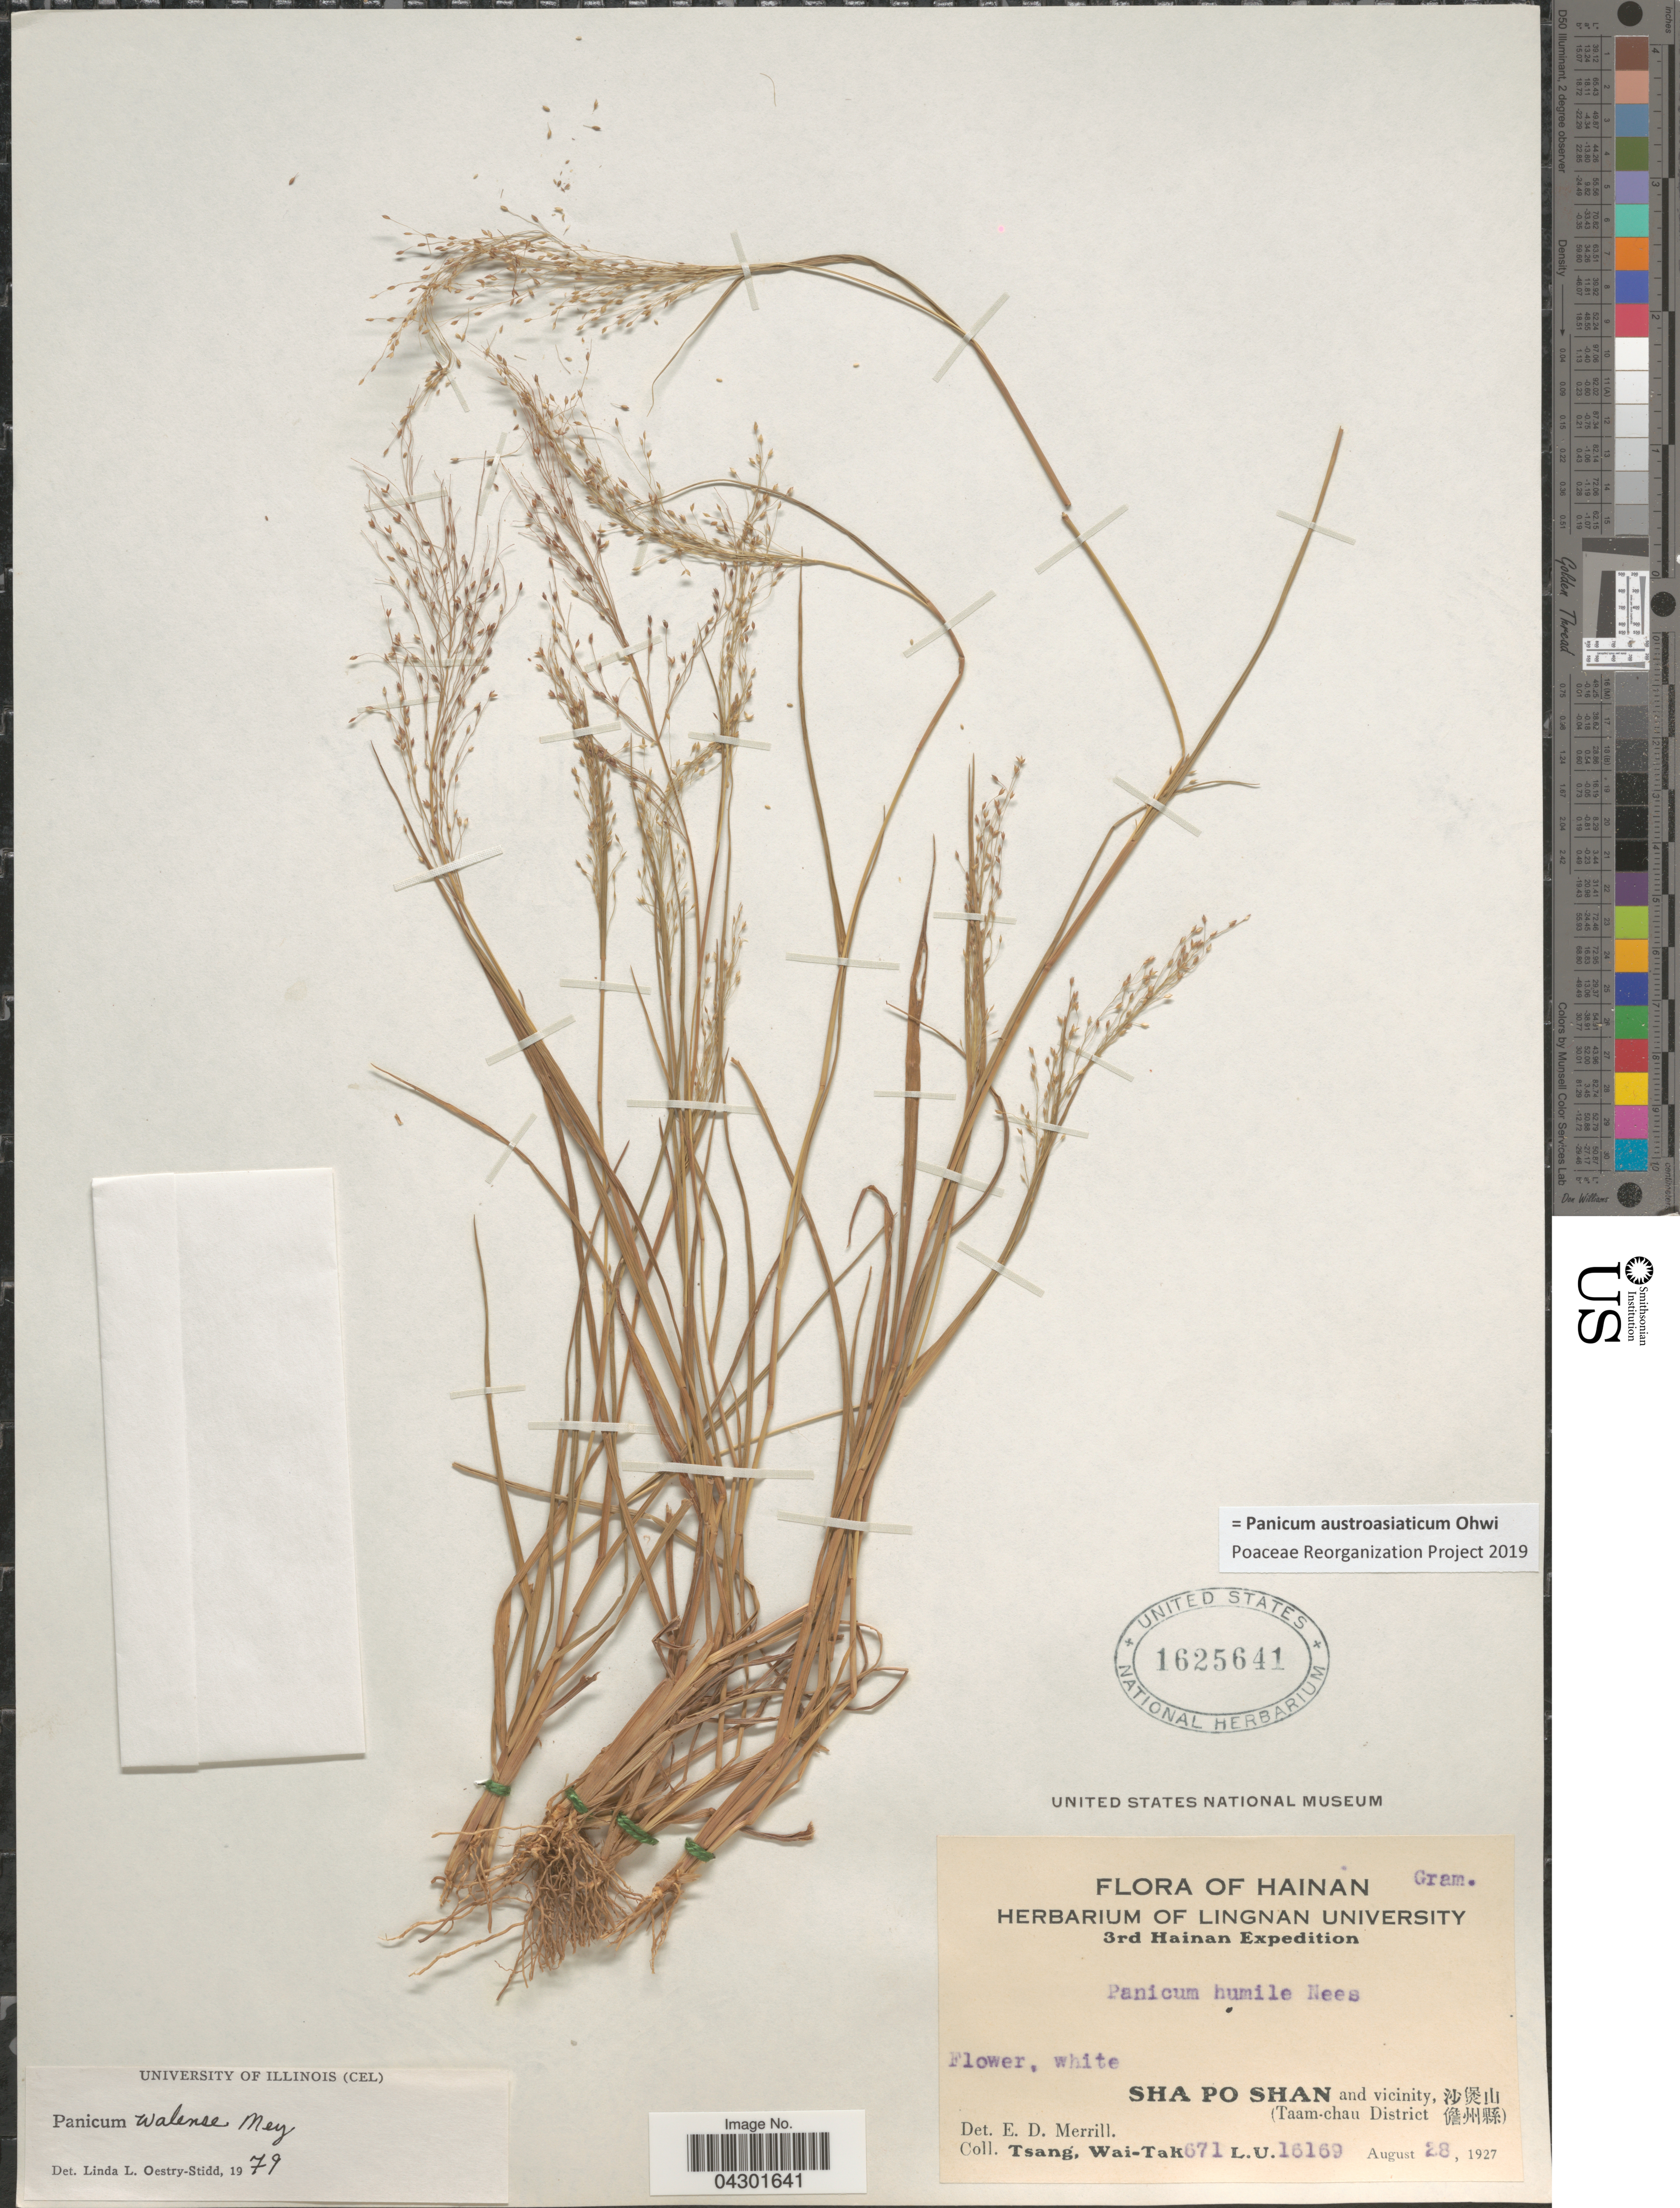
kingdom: Plantae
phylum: Tracheophyta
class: Liliopsida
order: Poales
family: Poaceae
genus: Panicum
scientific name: Panicum austroasiaticum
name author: Ohwi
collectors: W. T. Tsang & L. Tsang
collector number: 671/16169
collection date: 1927-08-28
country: China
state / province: Hainan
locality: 3rd Hainan Expedition. Sha Po Shan and vicinity, X. (Taam-chau District X).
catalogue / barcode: US 1625641